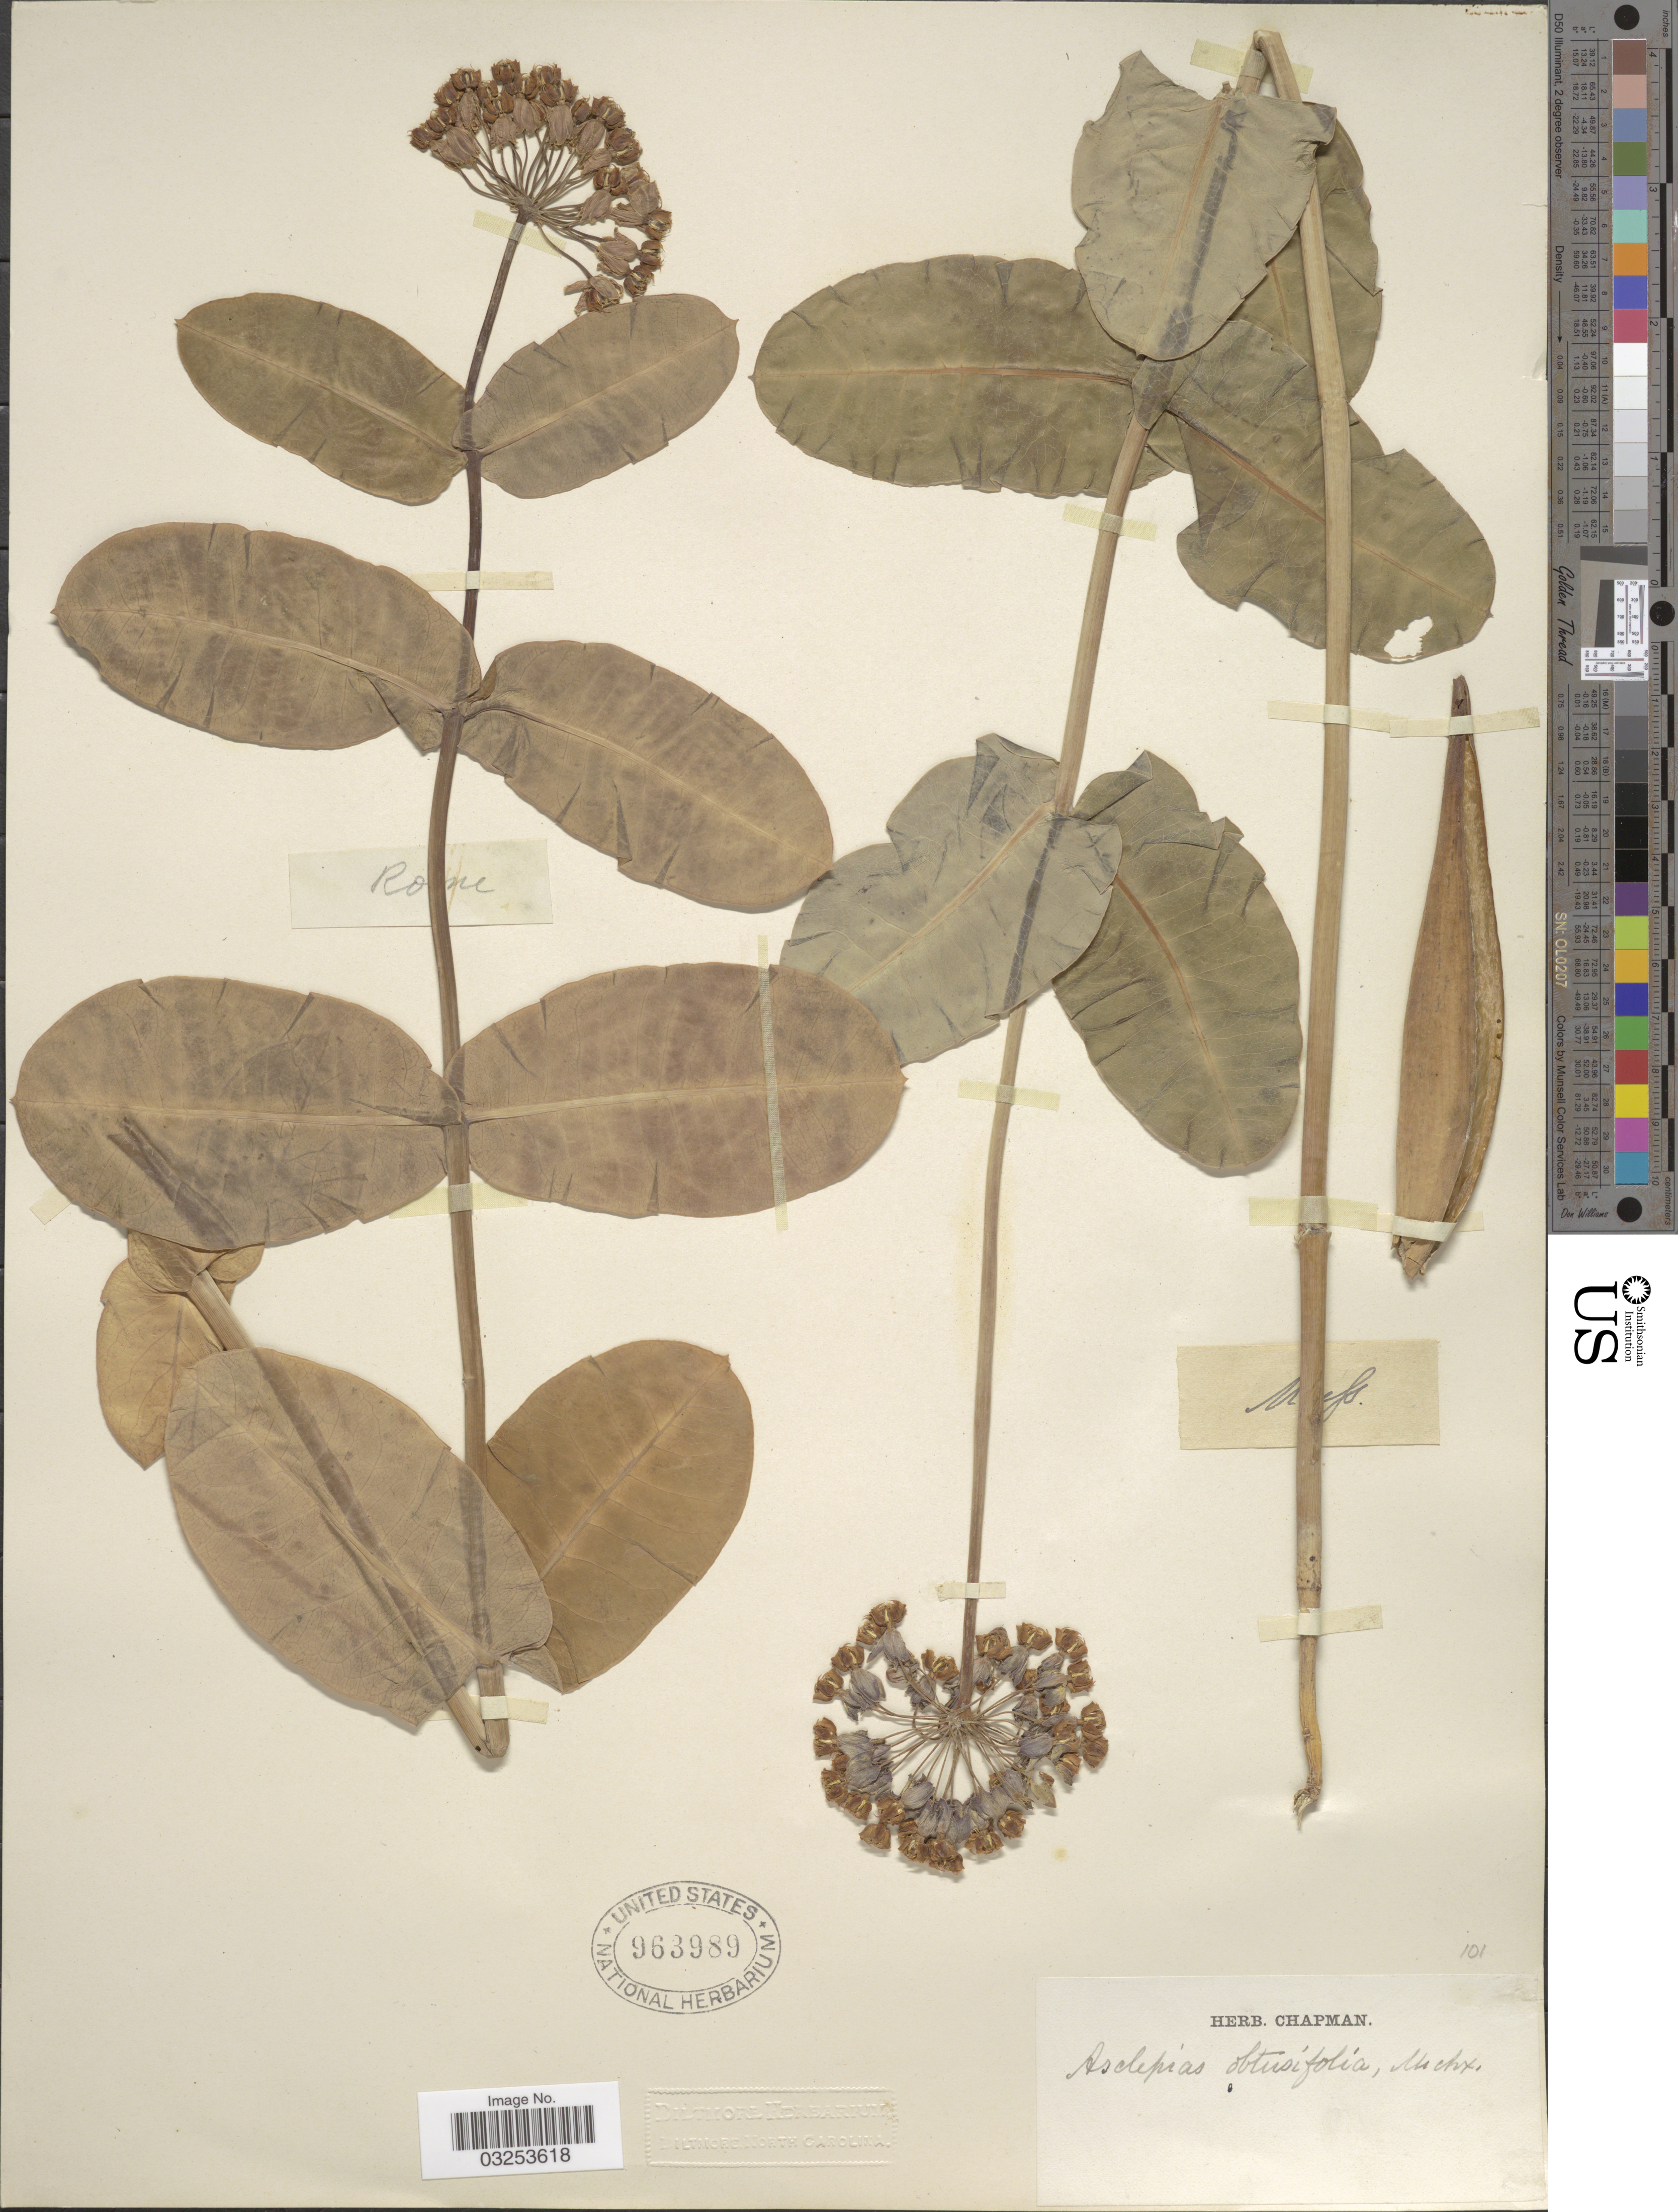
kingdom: Plantae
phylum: Tracheophyta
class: Magnoliopsida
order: Gentianales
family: Apocynaceae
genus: Asclepias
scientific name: Asclepias amplexicaulis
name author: J. Small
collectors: ex herb. Chapman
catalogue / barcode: US 963989